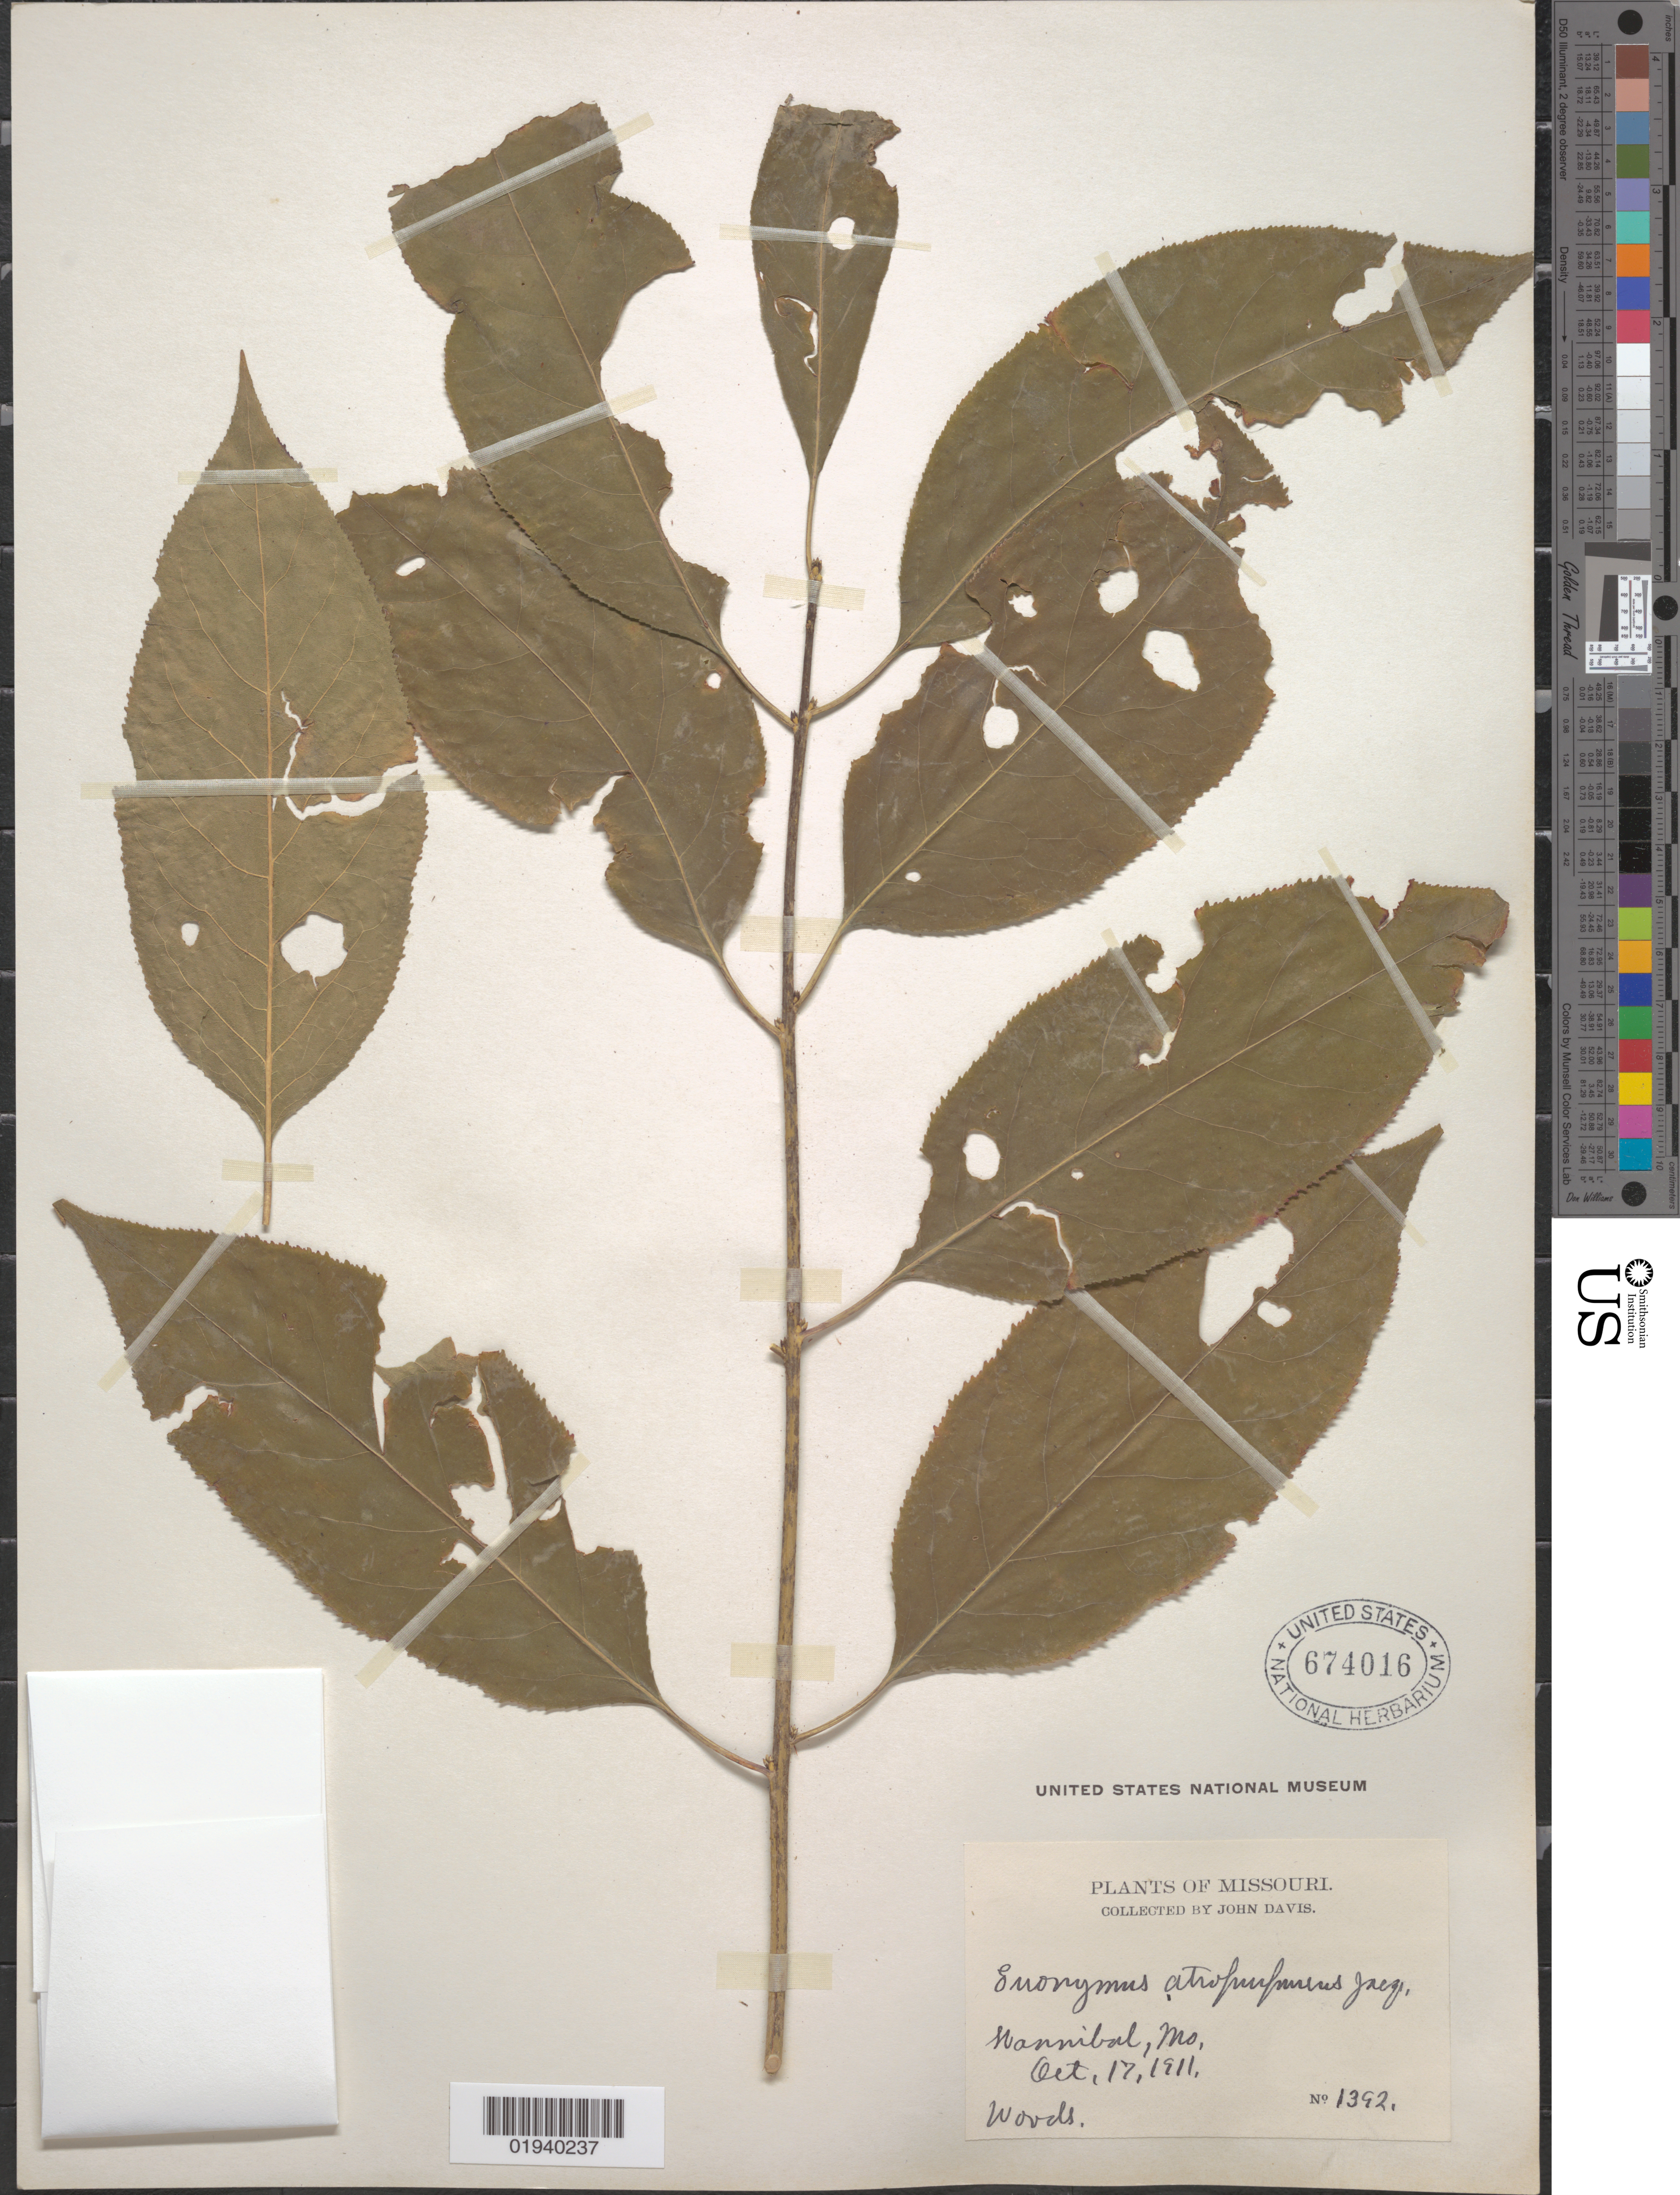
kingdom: Plantae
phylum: Tracheophyta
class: Magnoliopsida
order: Celastrales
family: Celastraceae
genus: Euonymus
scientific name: Euonymus atropurpureus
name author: Jacq.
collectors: J. Davis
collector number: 1392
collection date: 1911-10-17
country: United States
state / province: Missouri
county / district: Marion / Ralls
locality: Hannibal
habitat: Woods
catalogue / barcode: US 674016